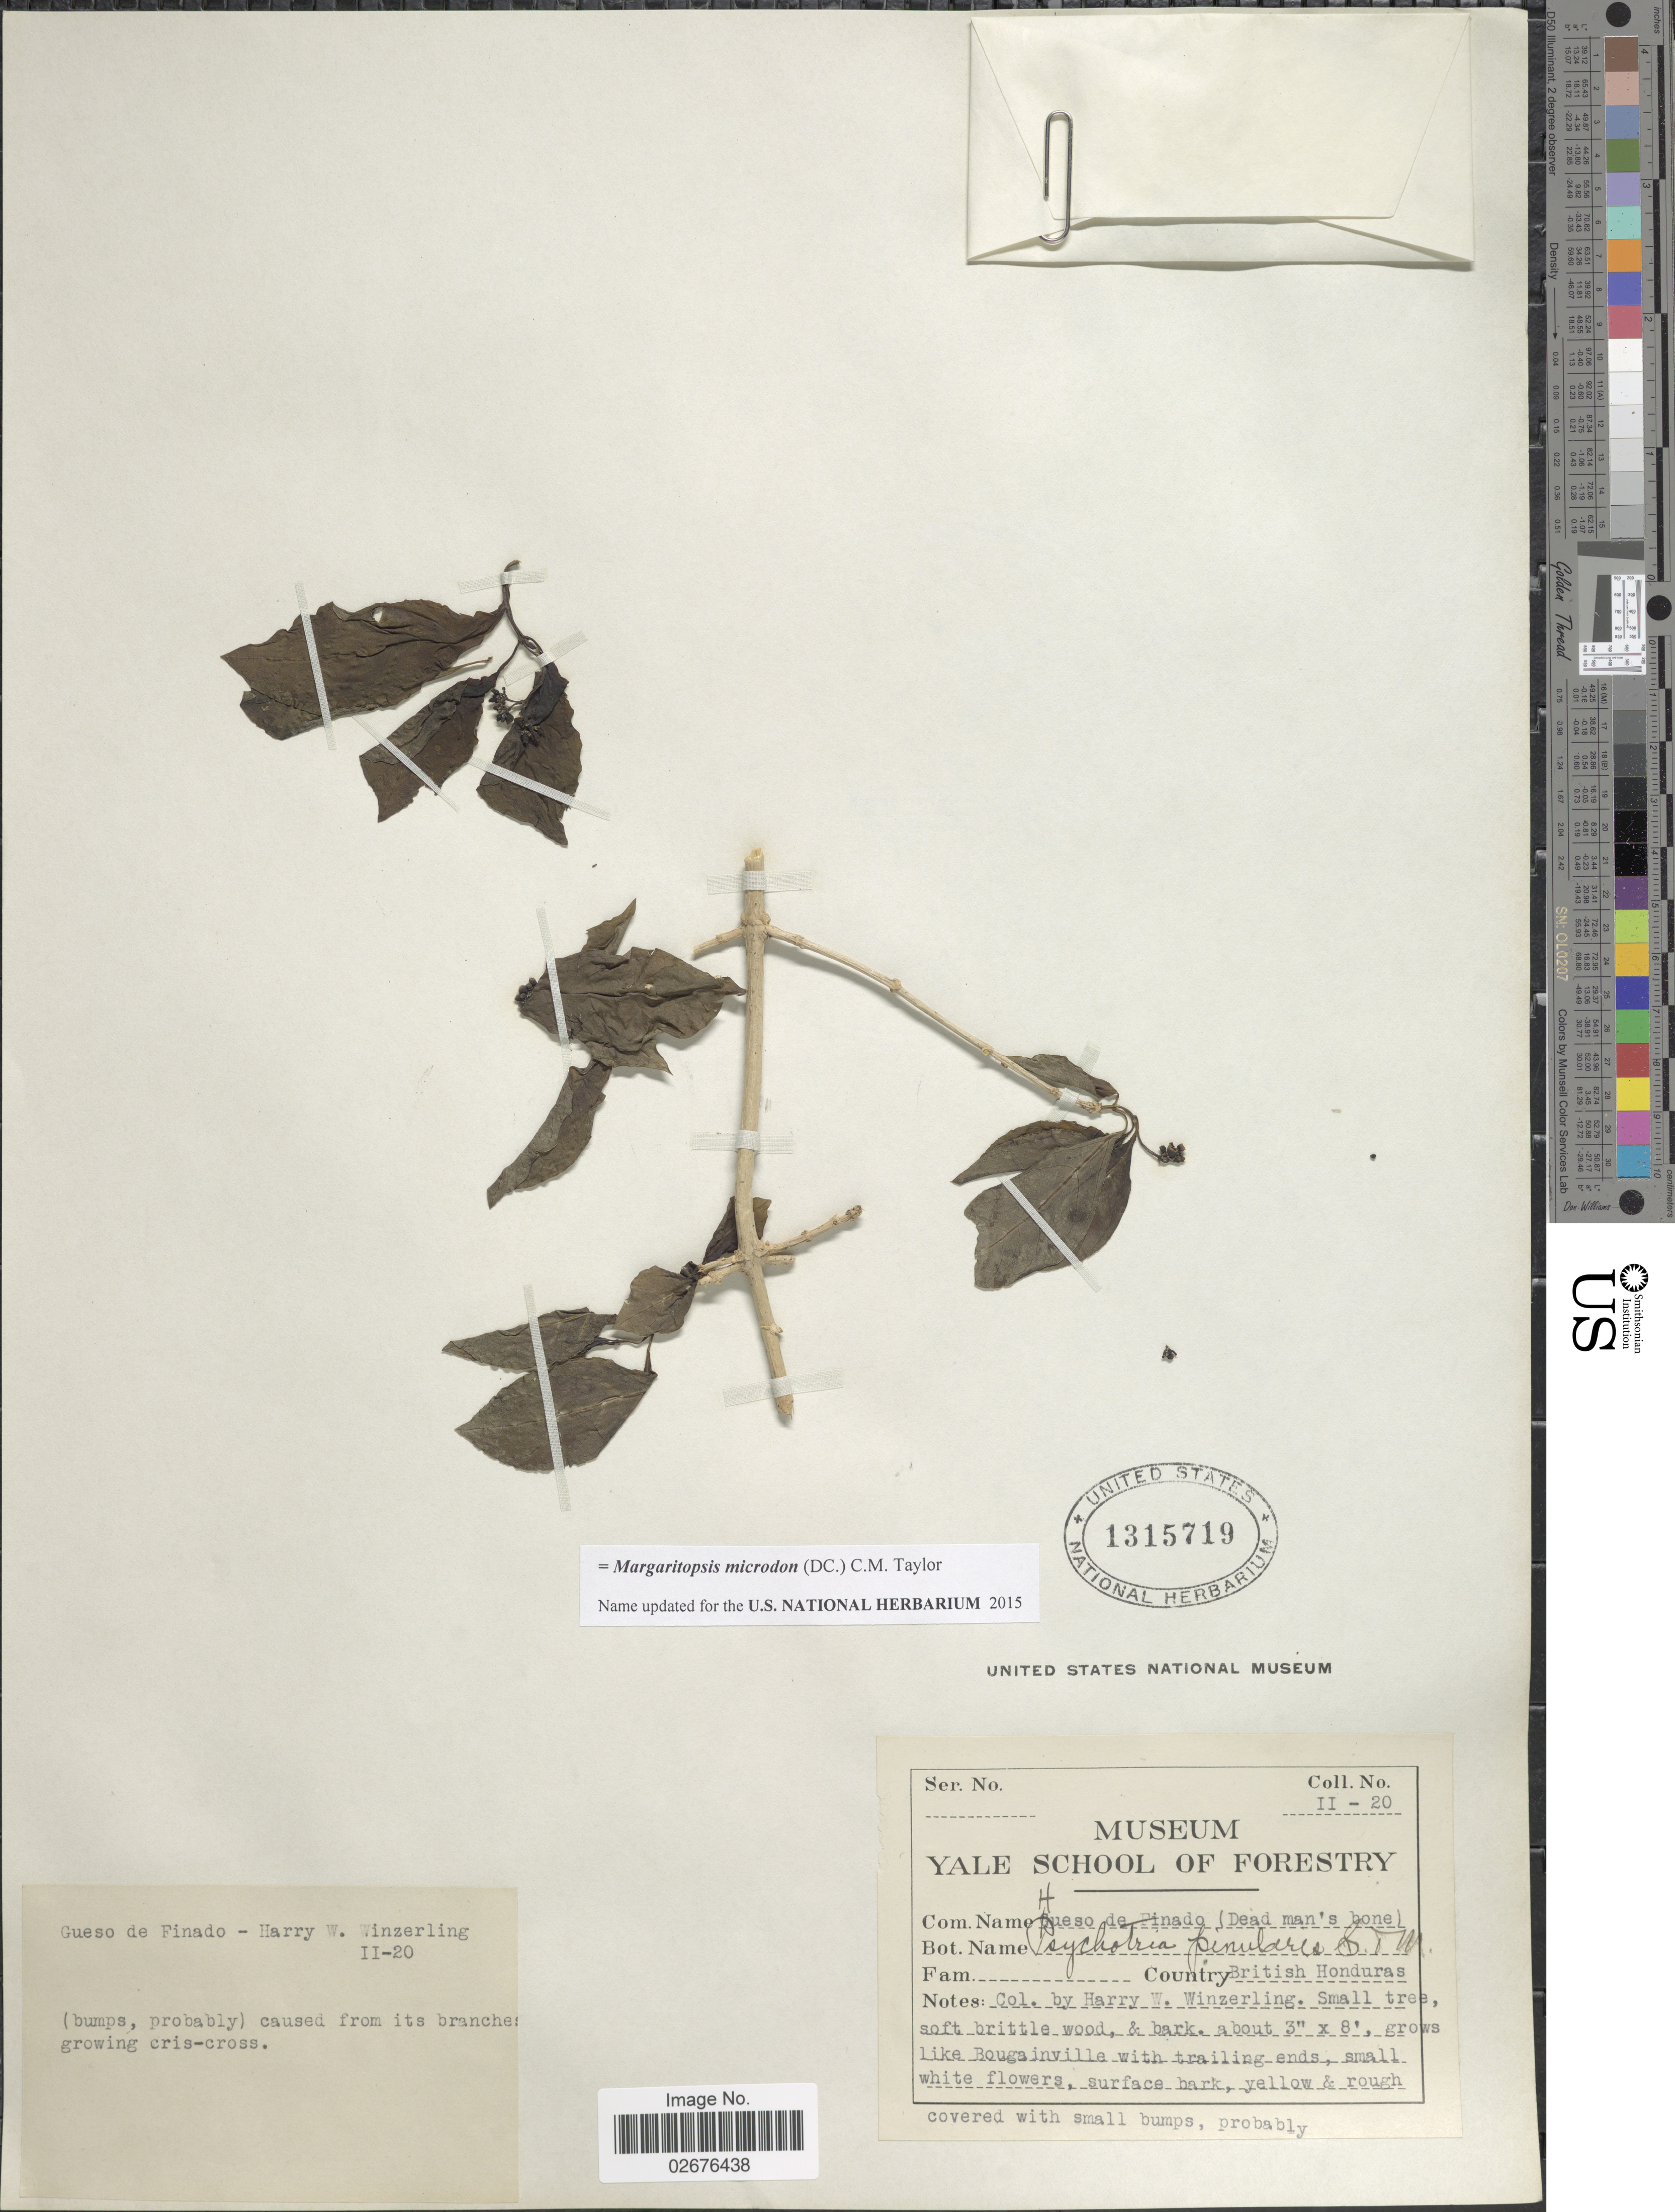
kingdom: Plantae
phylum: Tracheophyta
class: Magnoliopsida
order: Gentianales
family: Rubiaceae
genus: Margaritopsis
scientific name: Margaritopsis microdon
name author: (DC.) C.M. Taylor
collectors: H. Winzerling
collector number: II-20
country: Belize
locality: Country British Honduras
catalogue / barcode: US 1315719